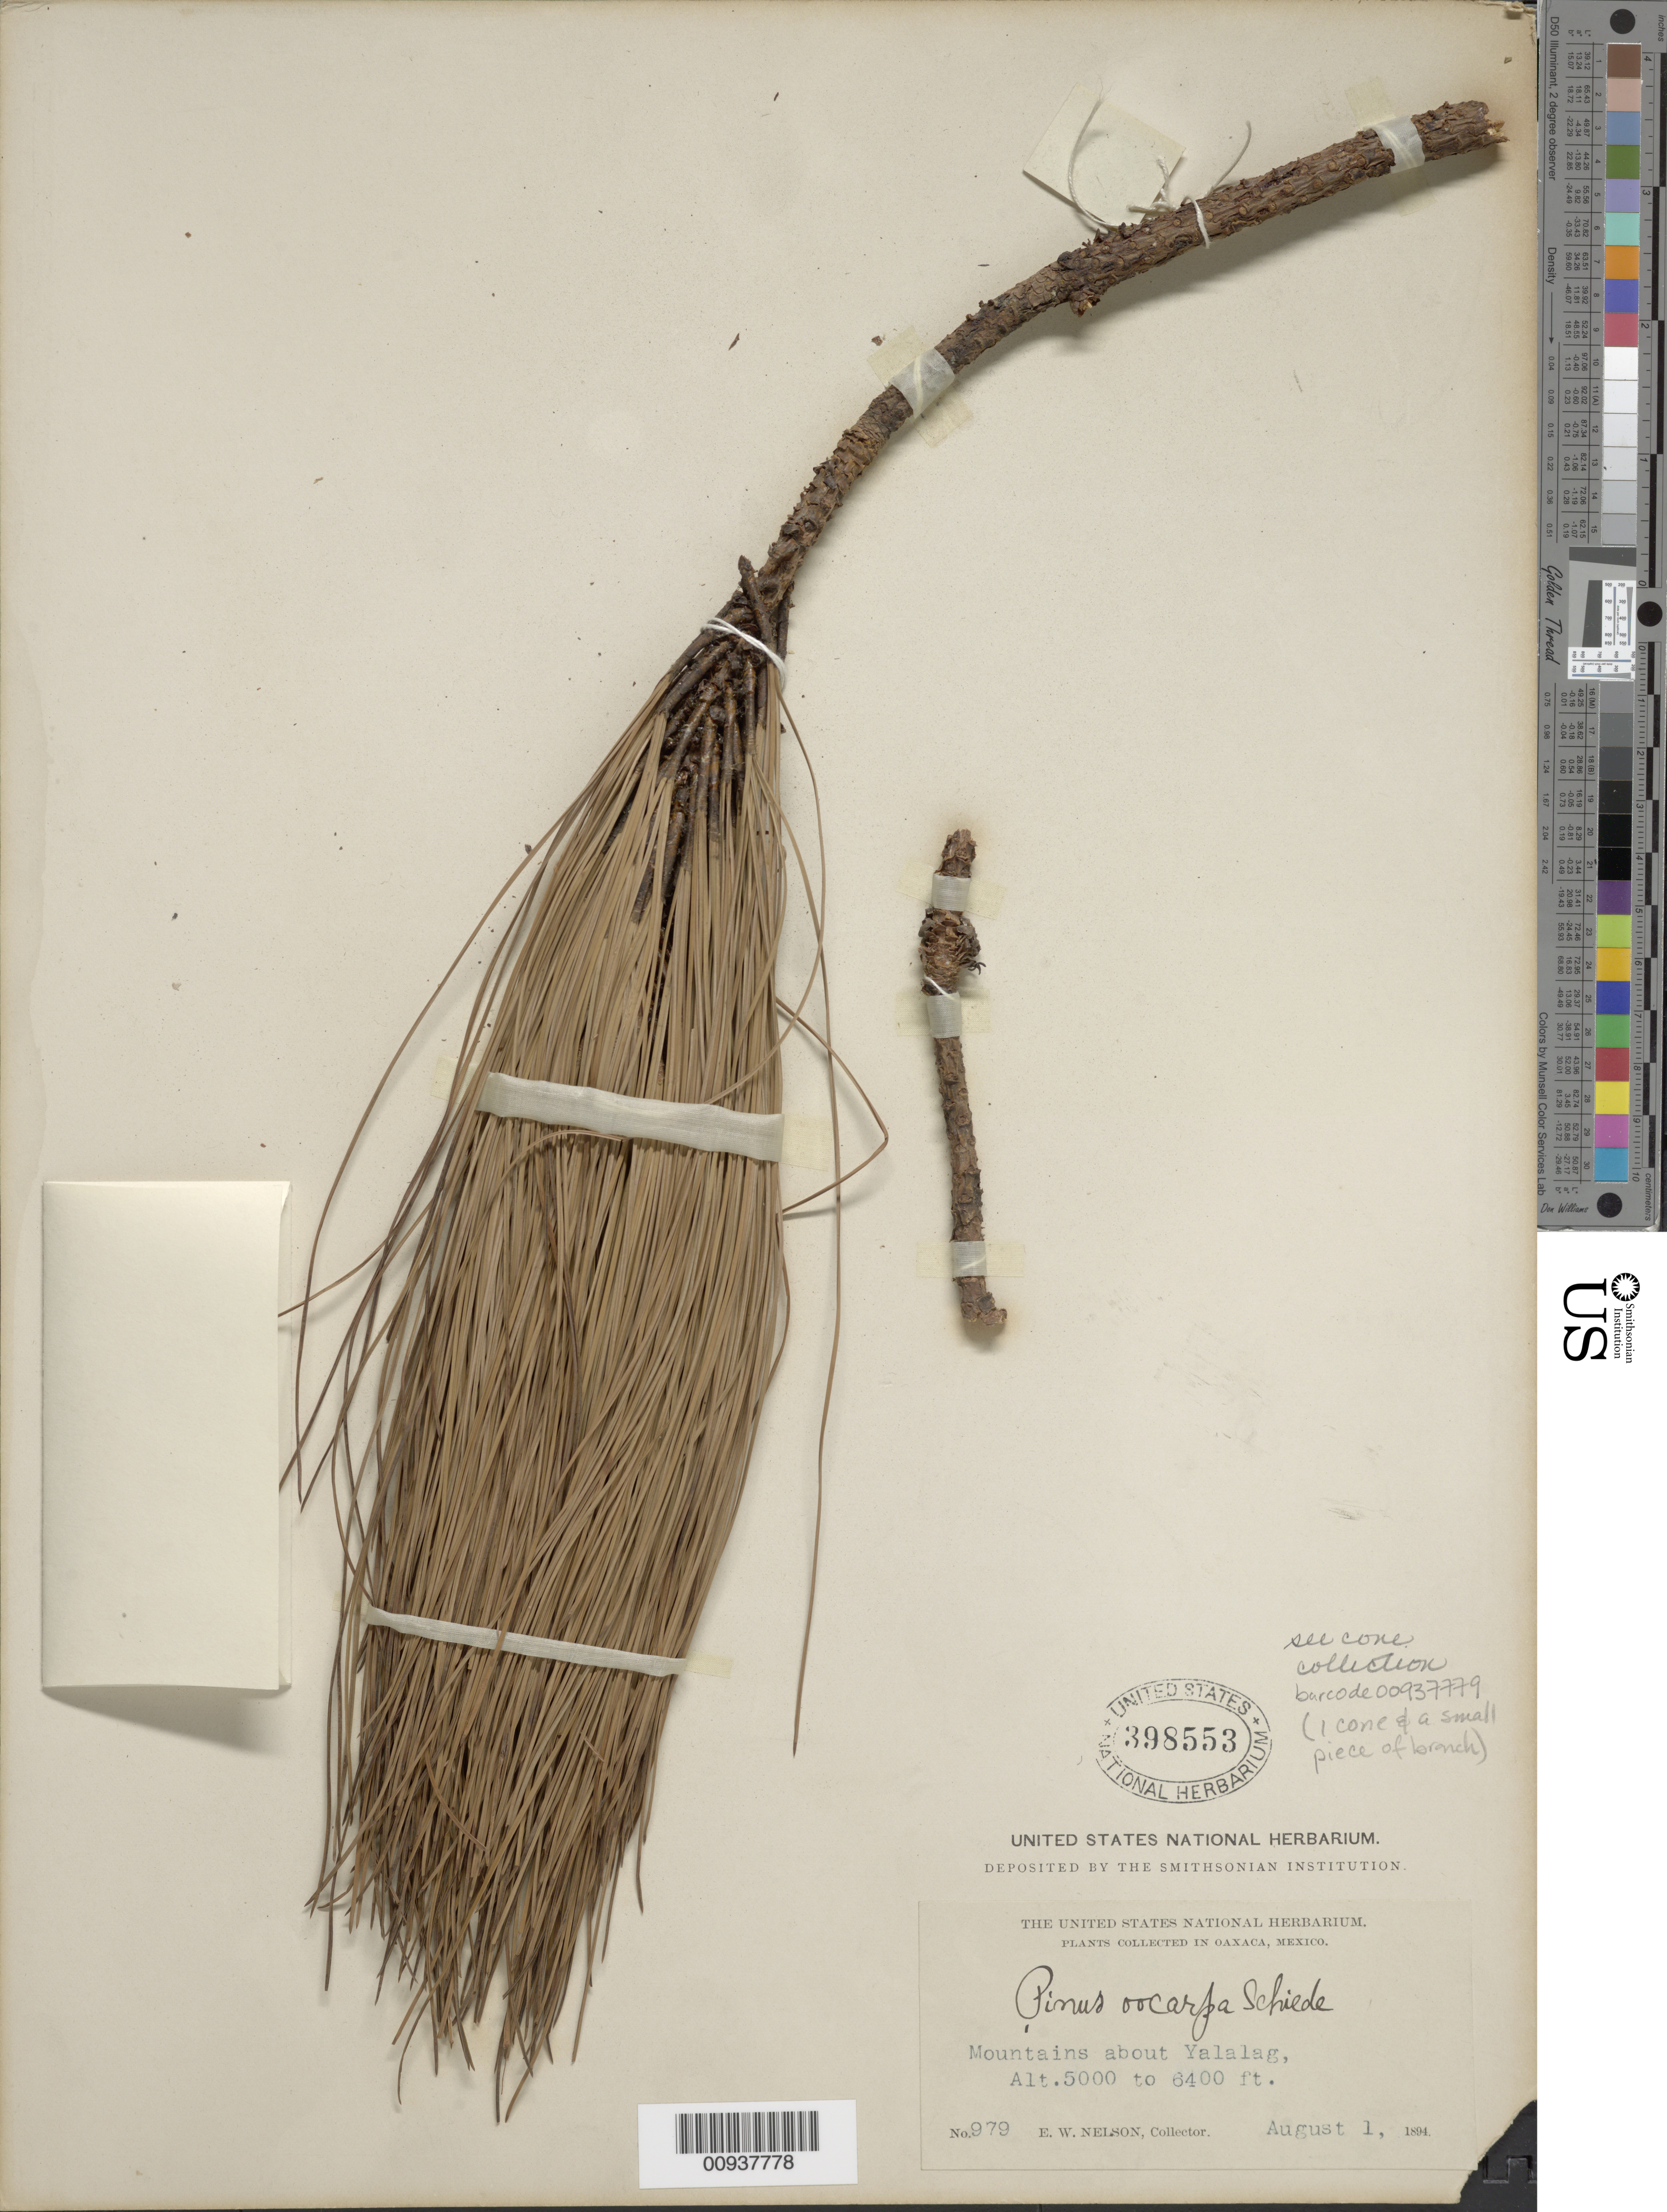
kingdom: Plantae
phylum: Tracheophyta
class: Pinopsida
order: Pinales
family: Pinaceae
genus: Pinus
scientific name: Pinus oocarpa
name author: Schiede ex Schltdl.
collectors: E. W. Nelson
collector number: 979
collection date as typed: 01 Aug 1894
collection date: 1894-08-01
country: Mexico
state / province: Oaxaca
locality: Mountains about Yalalag.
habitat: Mountains.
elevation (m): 1524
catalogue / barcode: US 398553